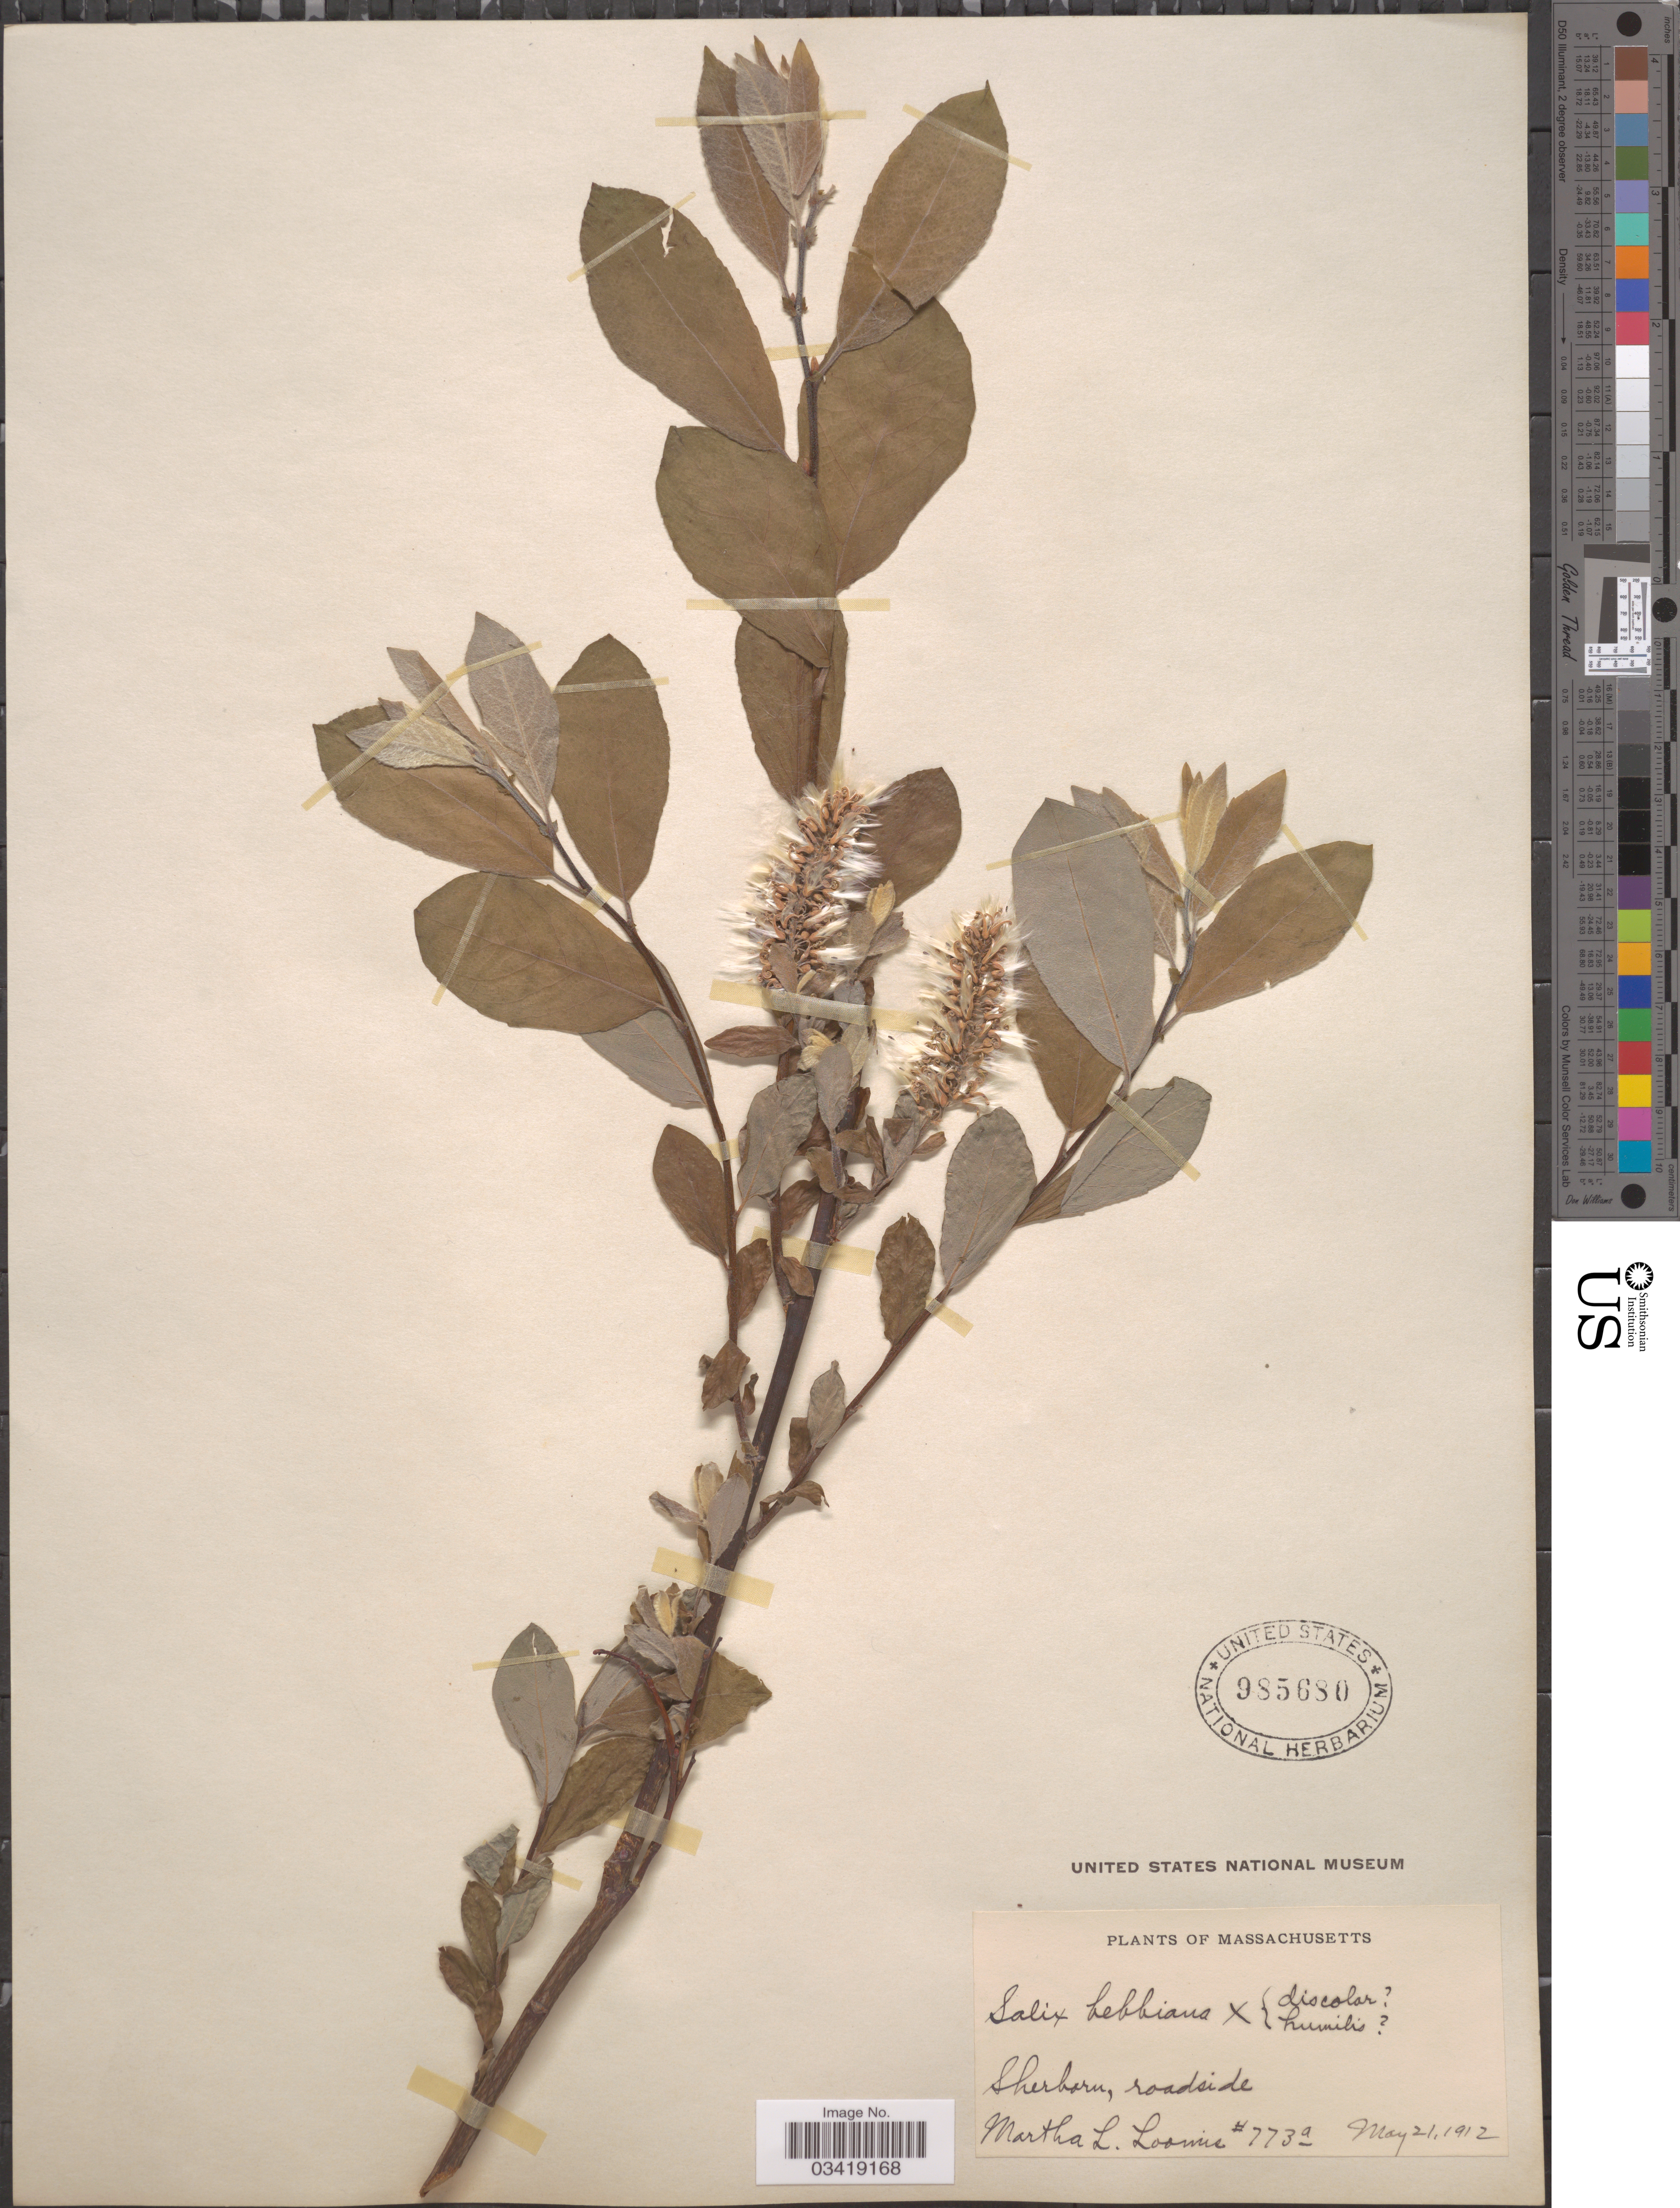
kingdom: Plantae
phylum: Tracheophyta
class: Magnoliopsida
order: Malpighiales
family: Salicaceae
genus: Salix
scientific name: Salix bebbiana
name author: Sarg.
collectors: M. L. Loomis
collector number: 773a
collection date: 1912-05-21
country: United States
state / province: Massachusetts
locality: Sherborn, roadside.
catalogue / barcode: US 985680